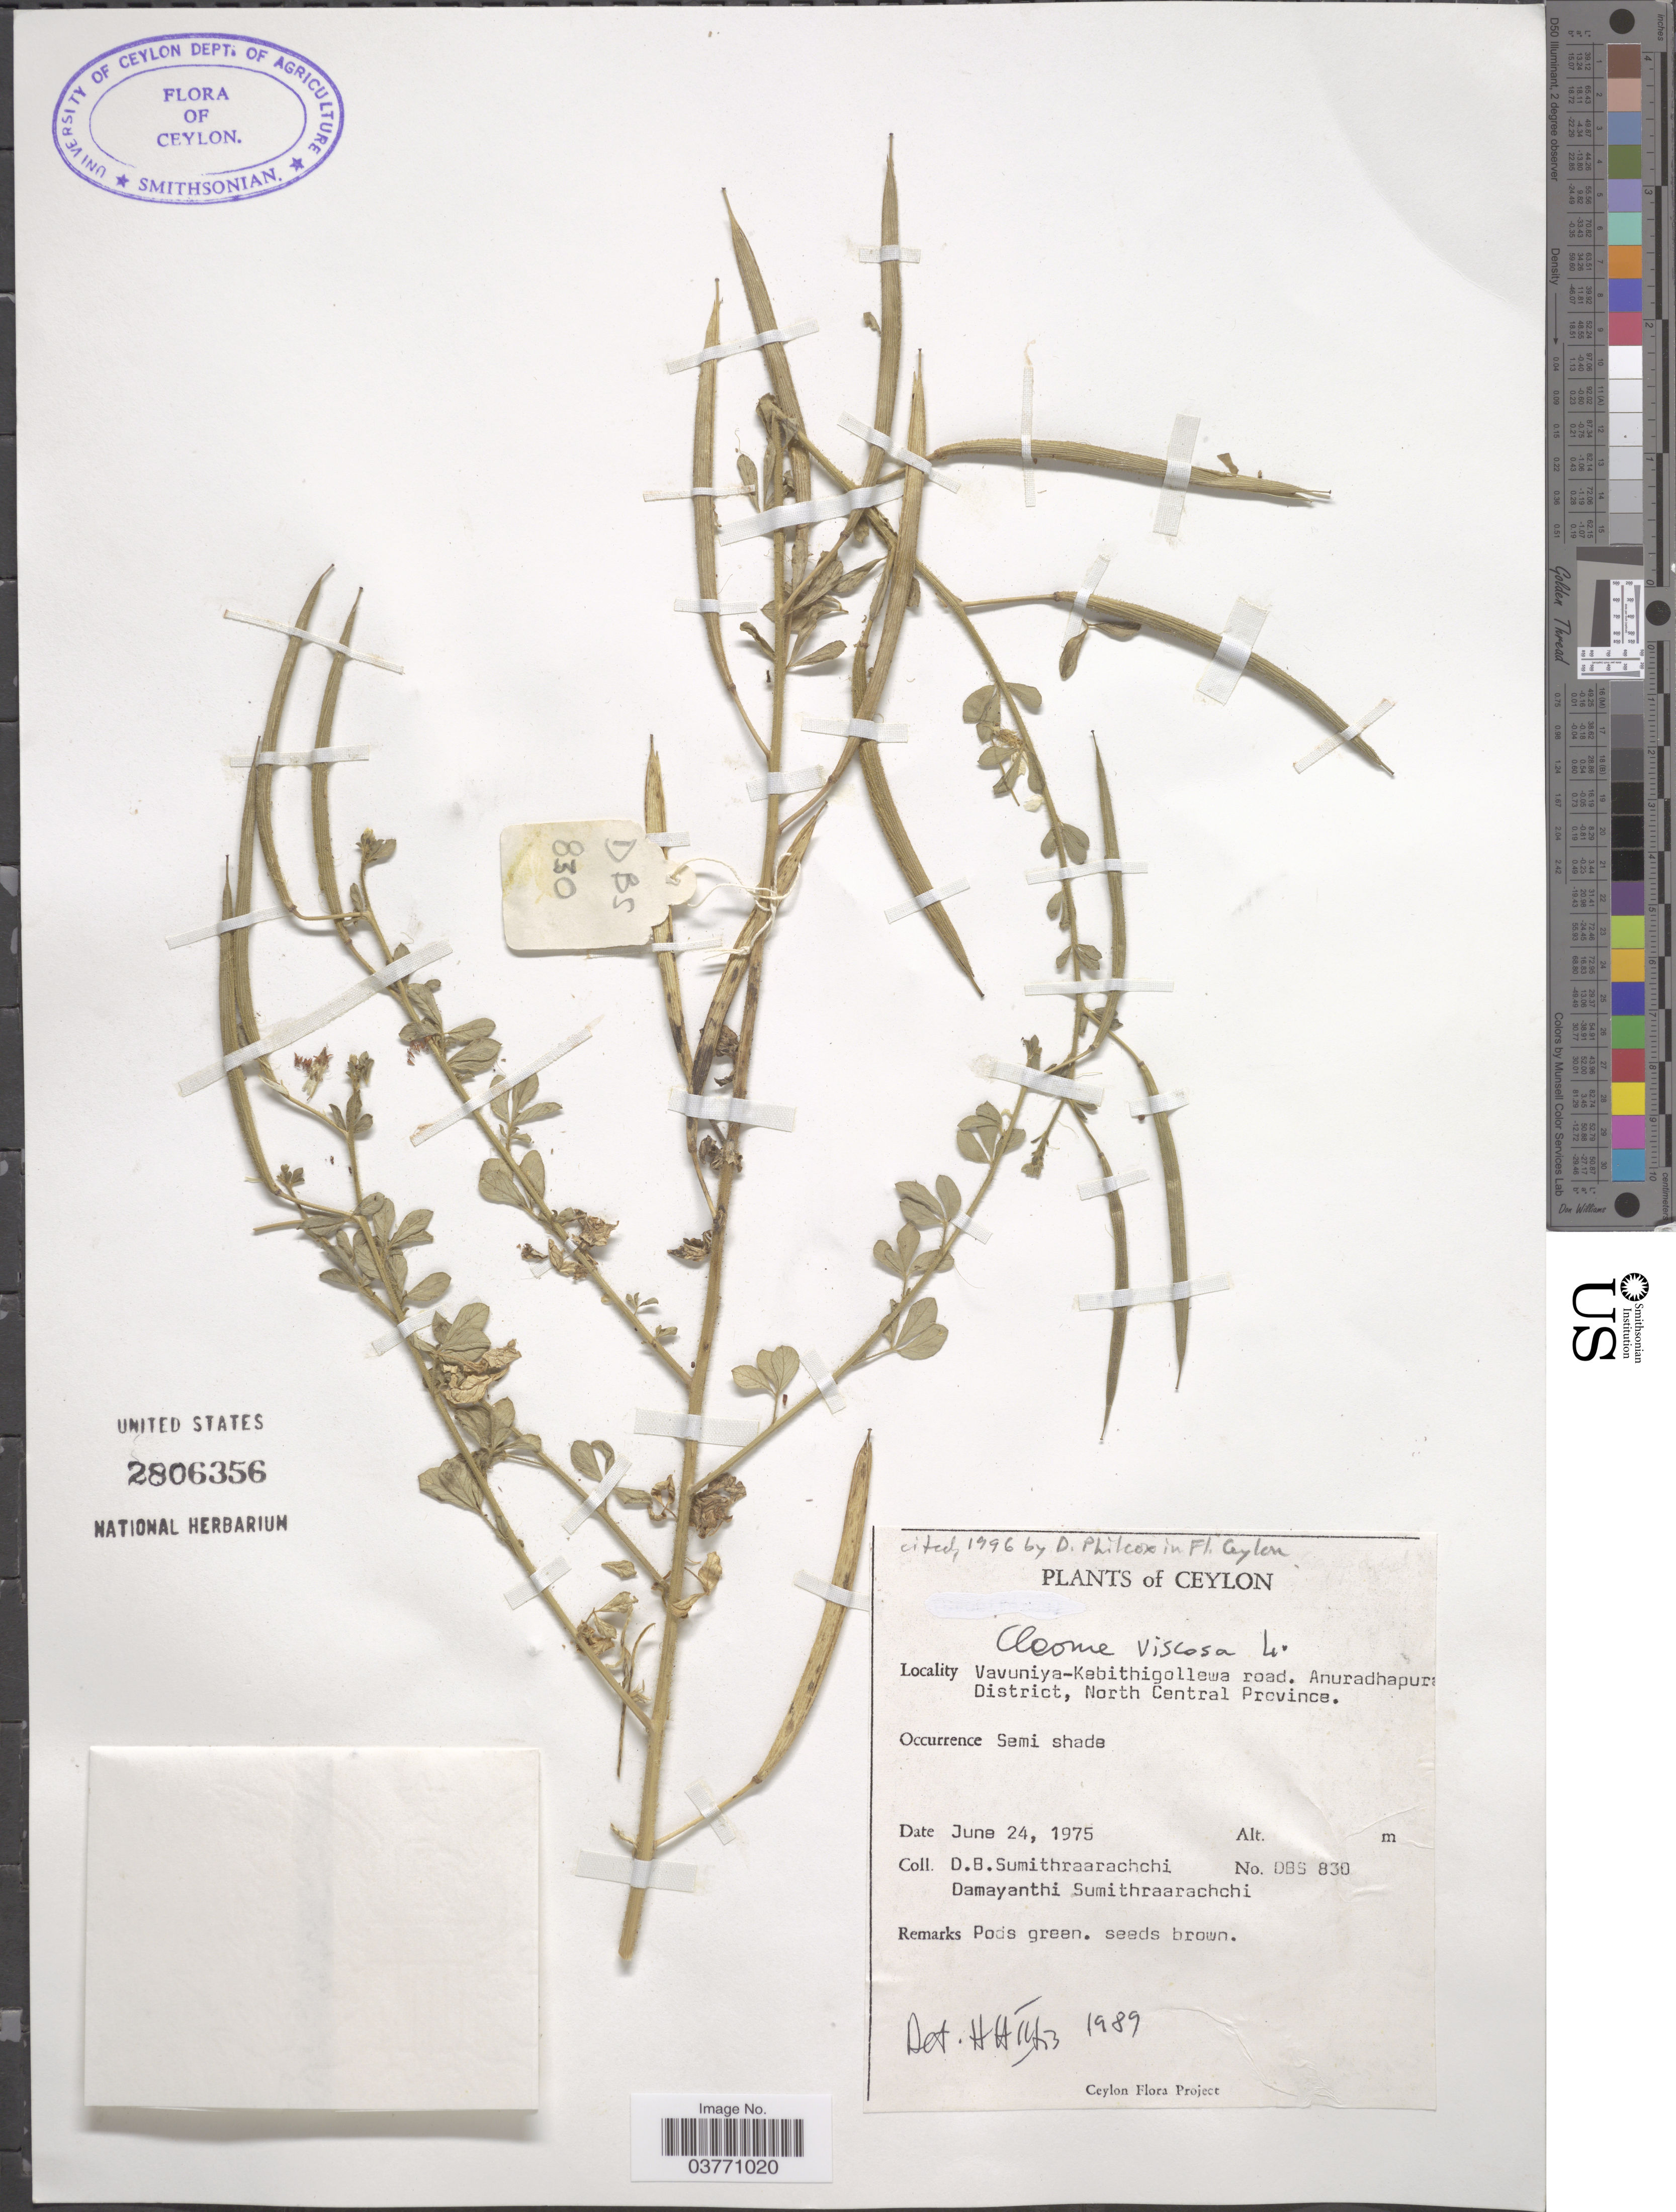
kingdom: Plantae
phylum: Tracheophyta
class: Magnoliopsida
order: Brassicales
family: Cleomaceae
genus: Arivela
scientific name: Arivela viscosa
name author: (L.) Raf.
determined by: Strong, M. T., (US), Smithsonian Institution - National Museum of Natural History (UNITED STATES)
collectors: D. B. Sumithraarachchi & D. Sumithraarachchi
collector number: DBS830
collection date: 1975-06-24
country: Sri Lanka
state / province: North Central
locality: Ceylon. Vavuniya-Kabithigollewa road. Anuradhapura District.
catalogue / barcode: US 2806356